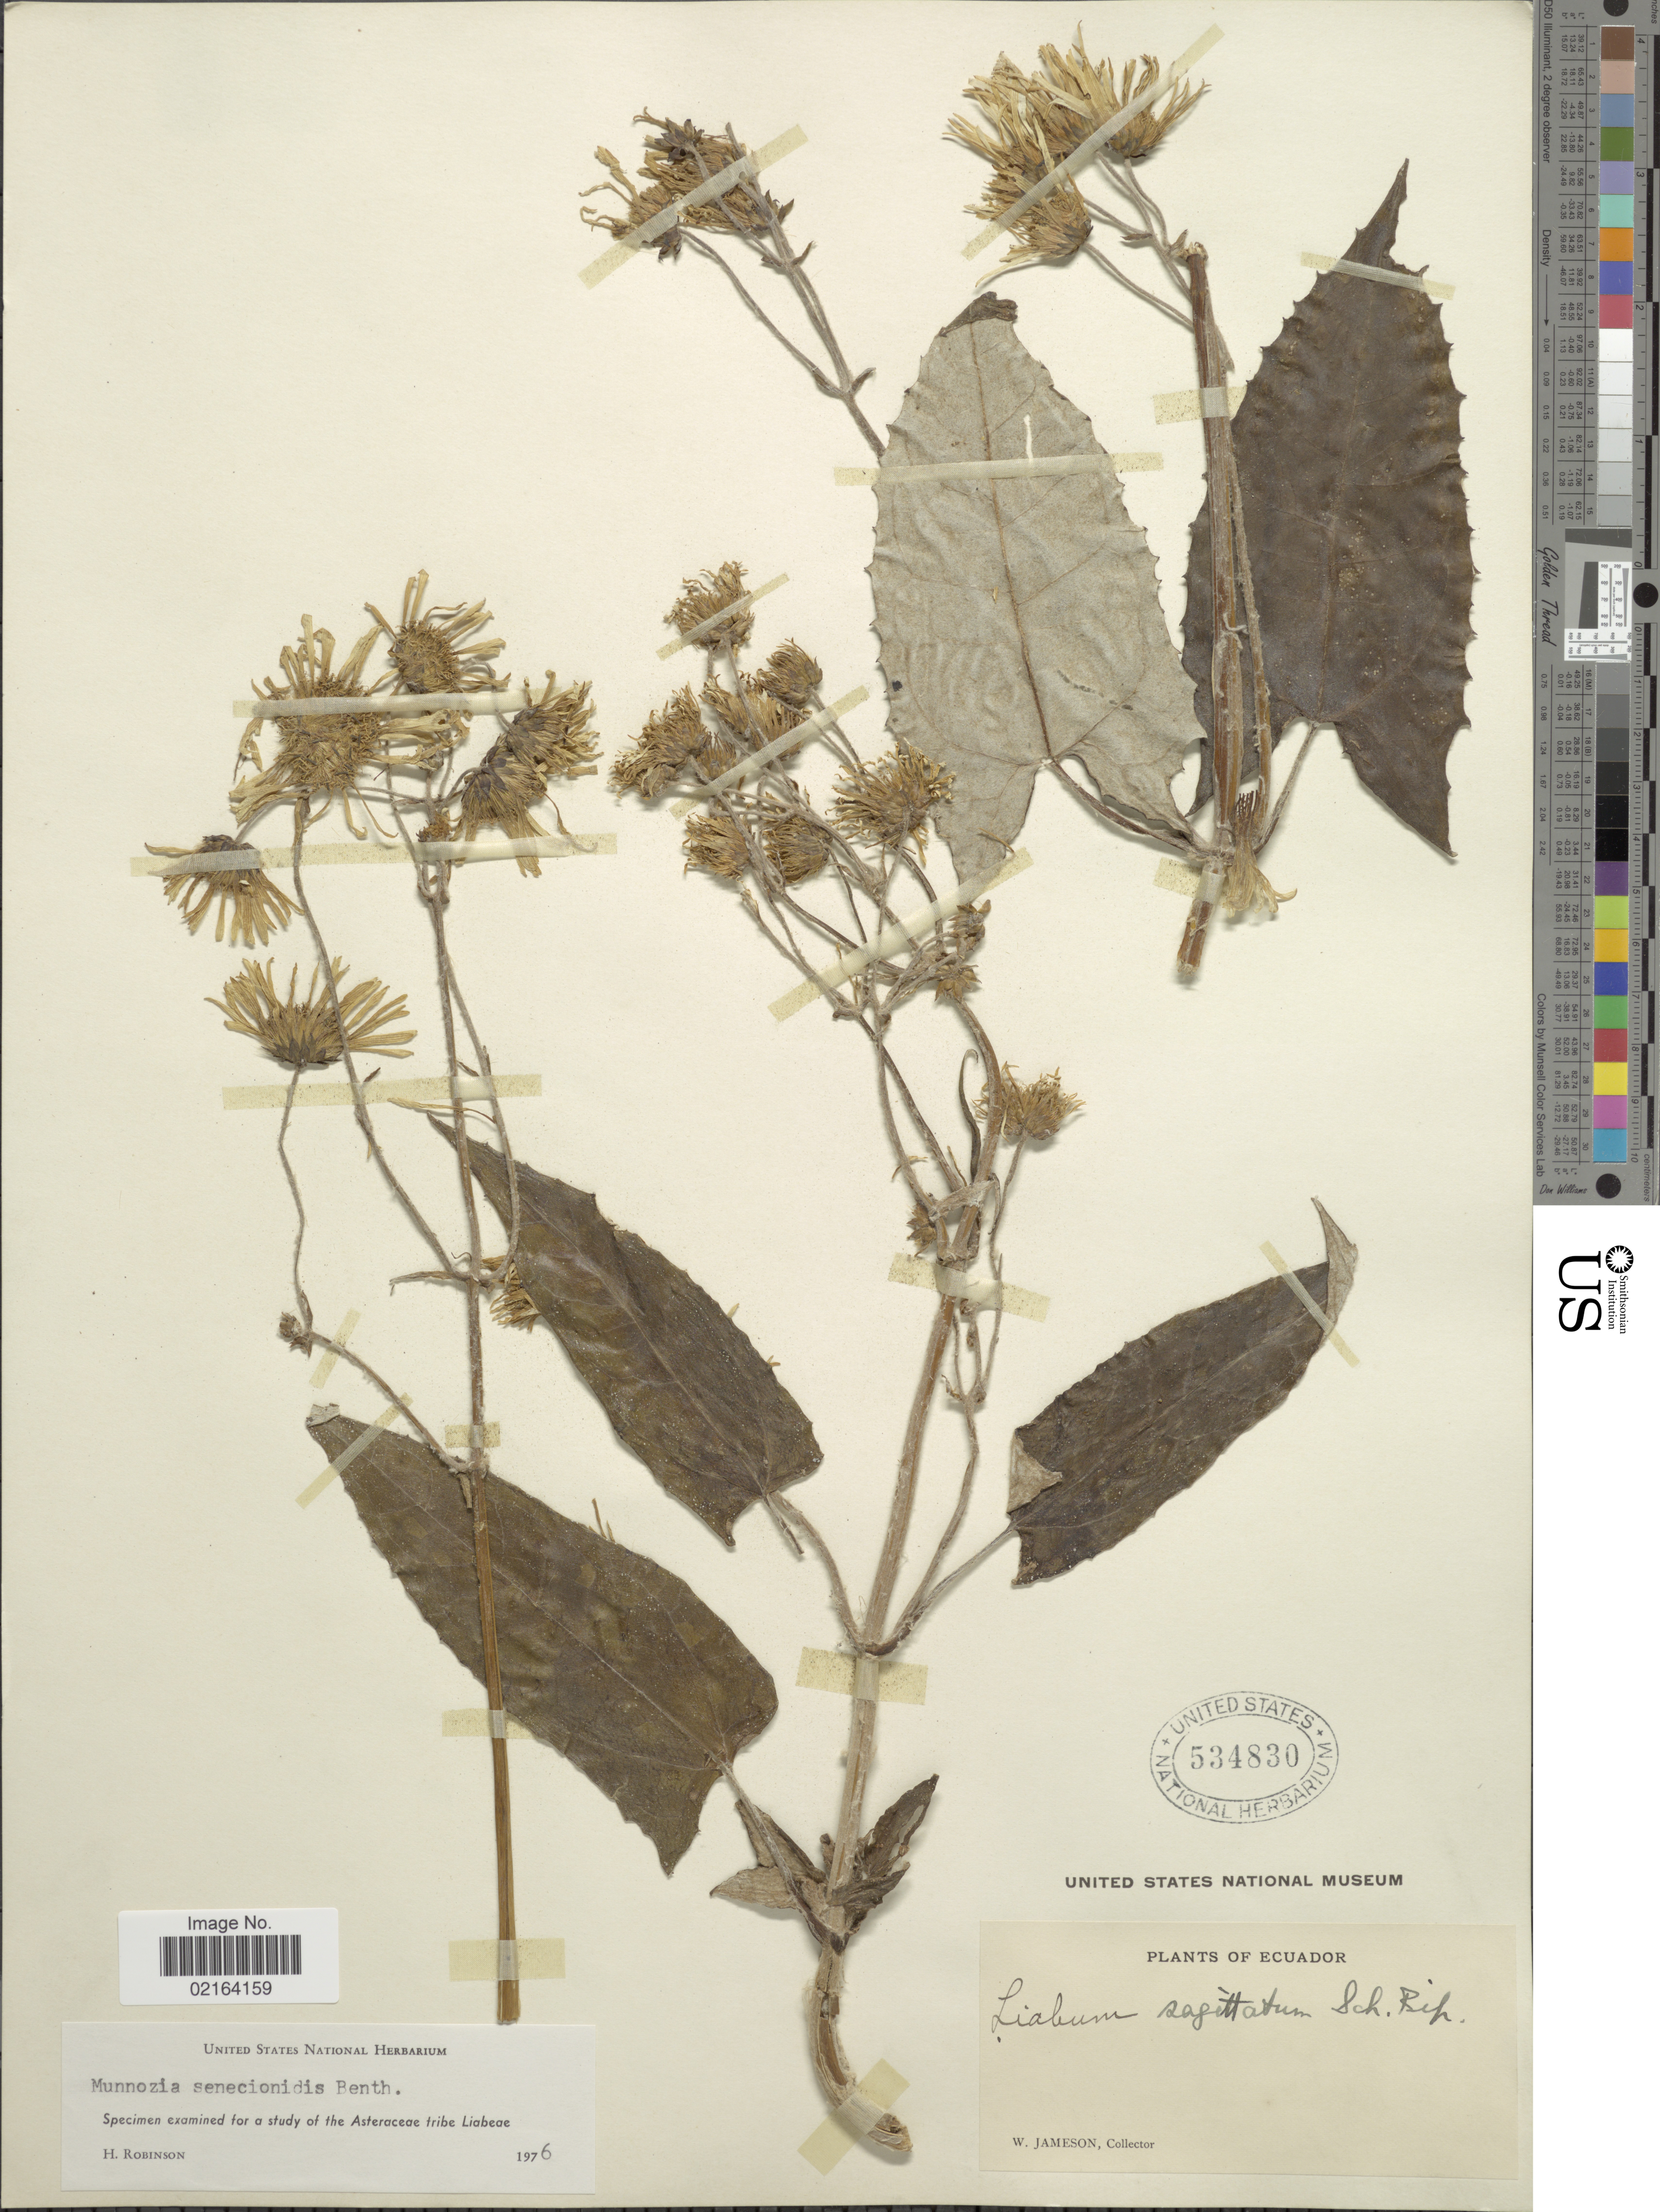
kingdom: Plantae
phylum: Tracheophyta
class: Magnoliopsida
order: Asterales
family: Asteraceae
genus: Munnozia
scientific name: Munnozia senecionidis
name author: Benth.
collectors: W. Jameson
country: Ecuador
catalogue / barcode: US 534830